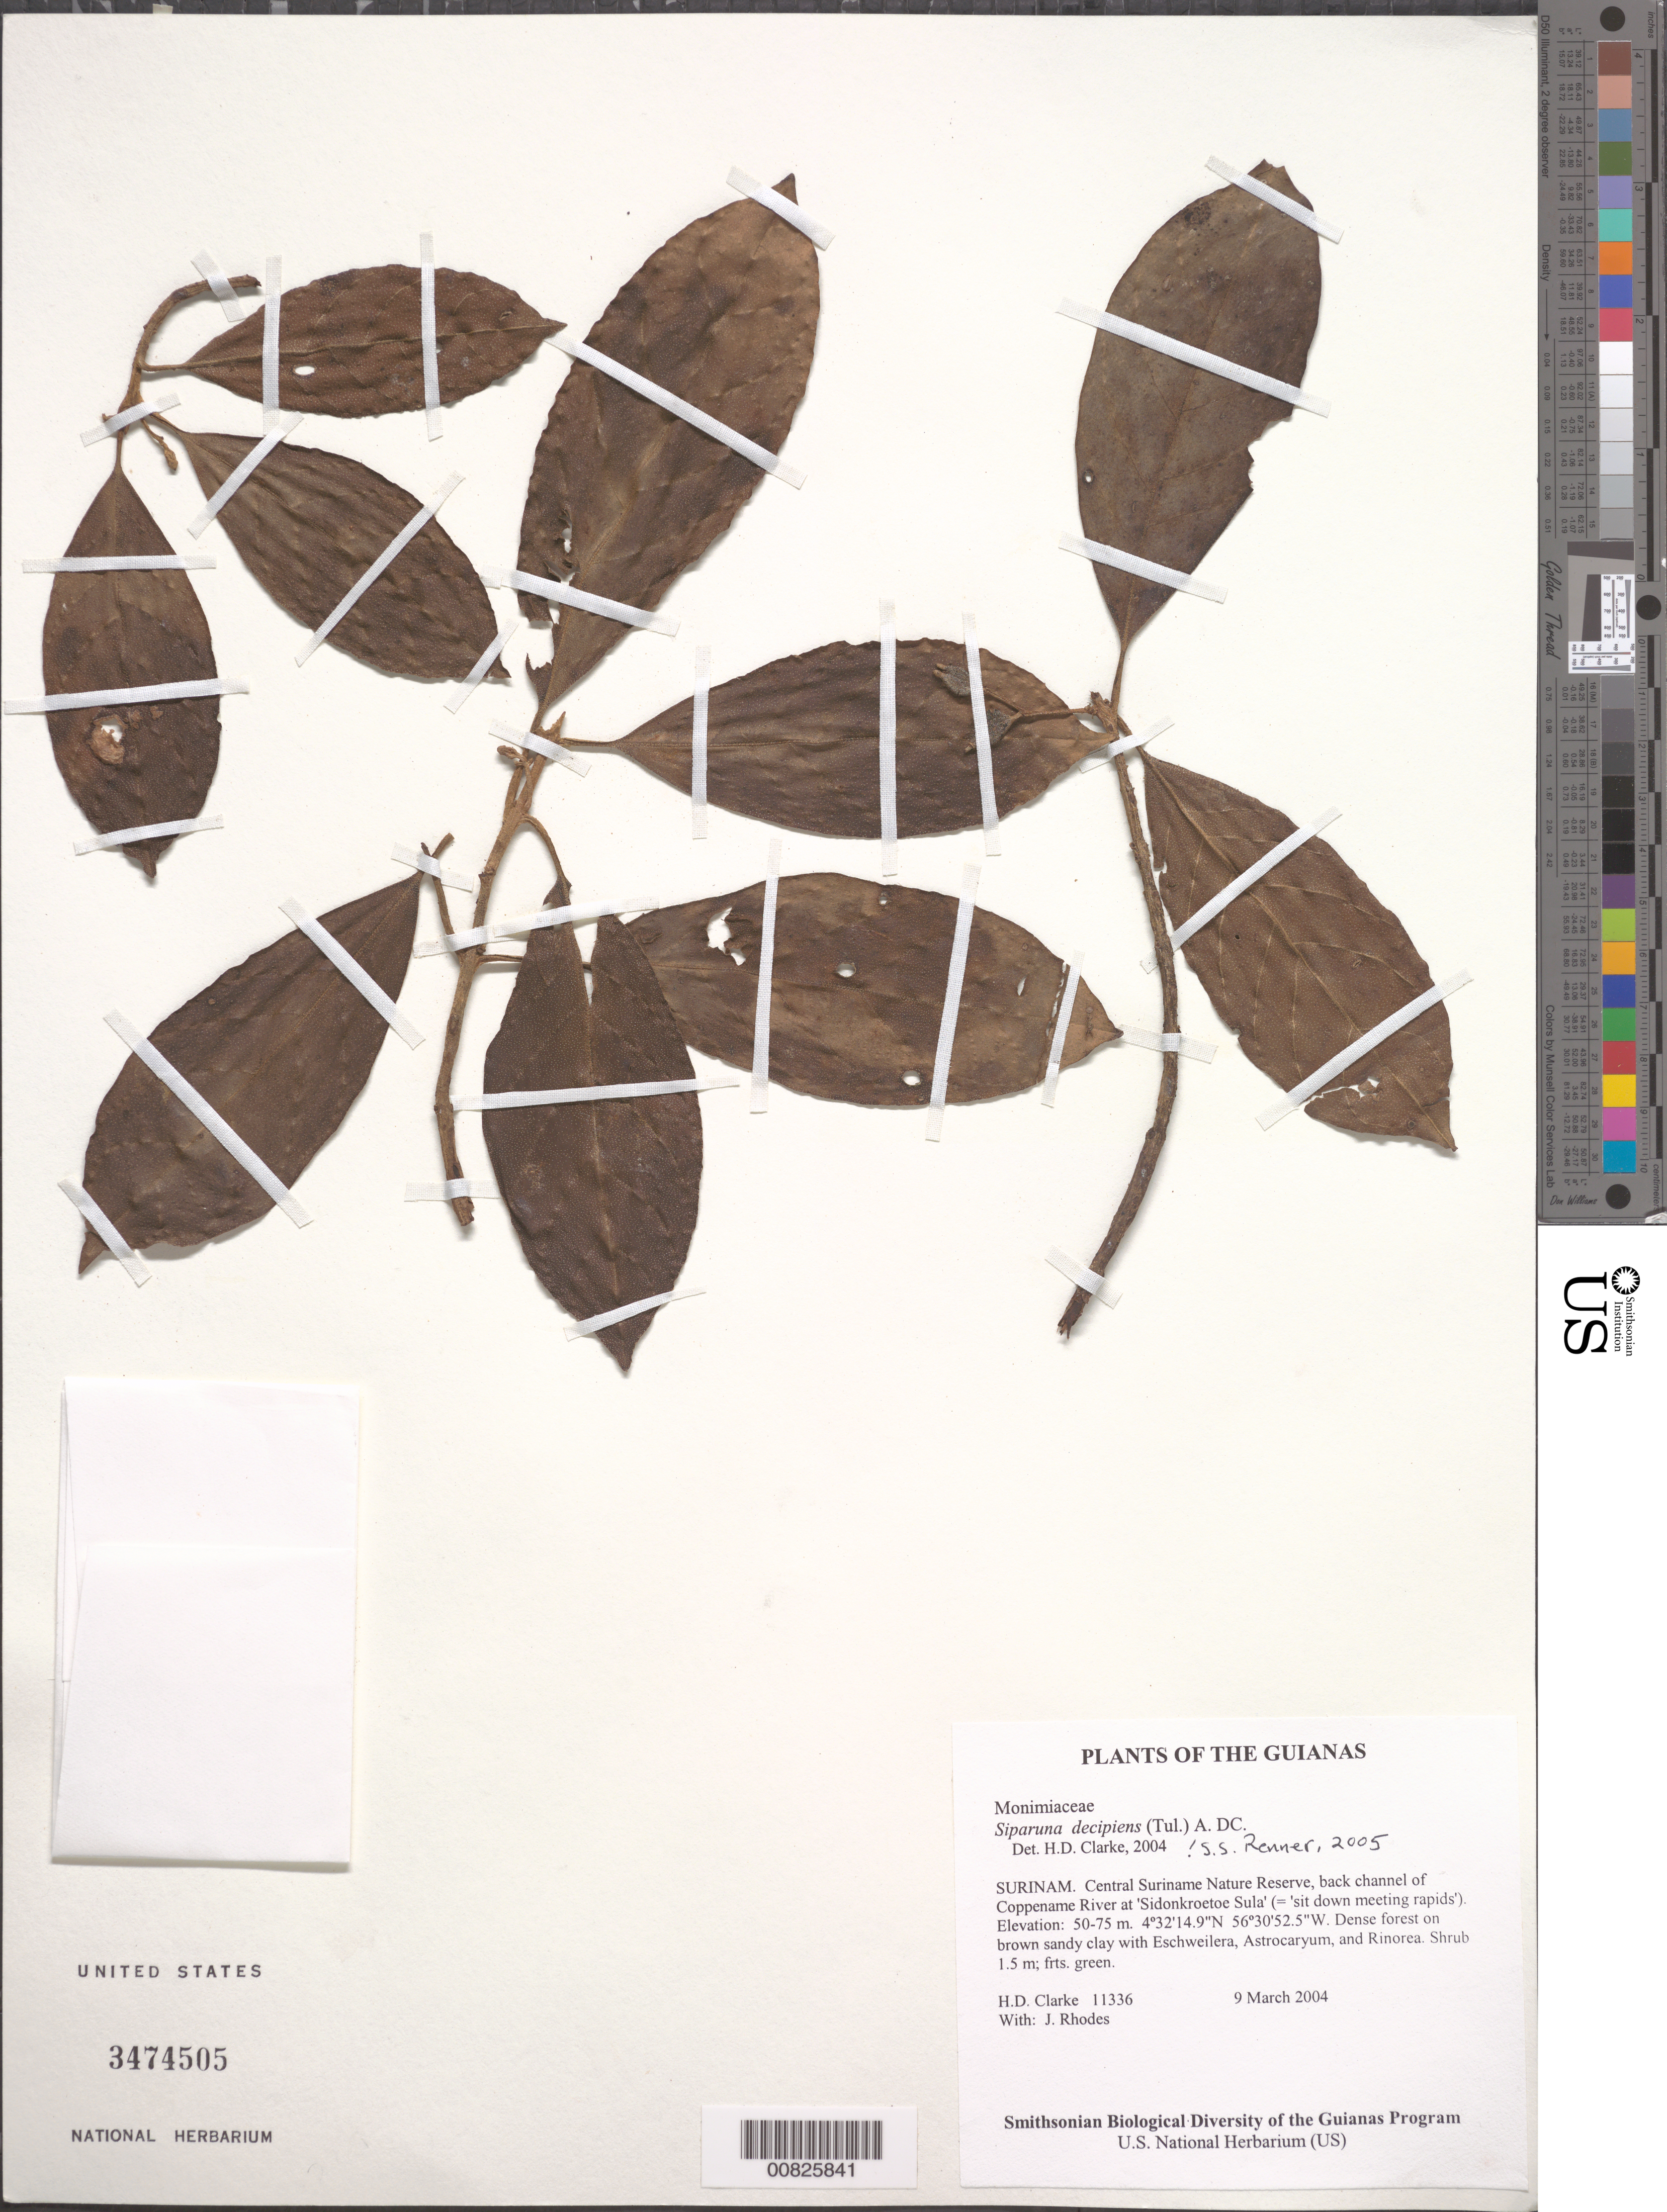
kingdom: Plantae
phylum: Tracheophyta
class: Magnoliopsida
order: Laurales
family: Siparunaceae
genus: Siparuna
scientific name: Siparuna decipiens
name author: (Tul.) A. DC.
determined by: Renner, S. S.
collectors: H. D. Clarke & J. Rhodes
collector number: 11336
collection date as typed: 9 March 2004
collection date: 2004-03-09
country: Suriname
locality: Central Suriname Nature Reserve, back channel of Coppename River at 'Sidonkroetoe Sula' (= 'sit down meeting rapids')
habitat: Dense forest on brown sandy clay with Eschweilera, Astrocaryum, and Rinorea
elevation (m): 50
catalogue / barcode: US 3474505